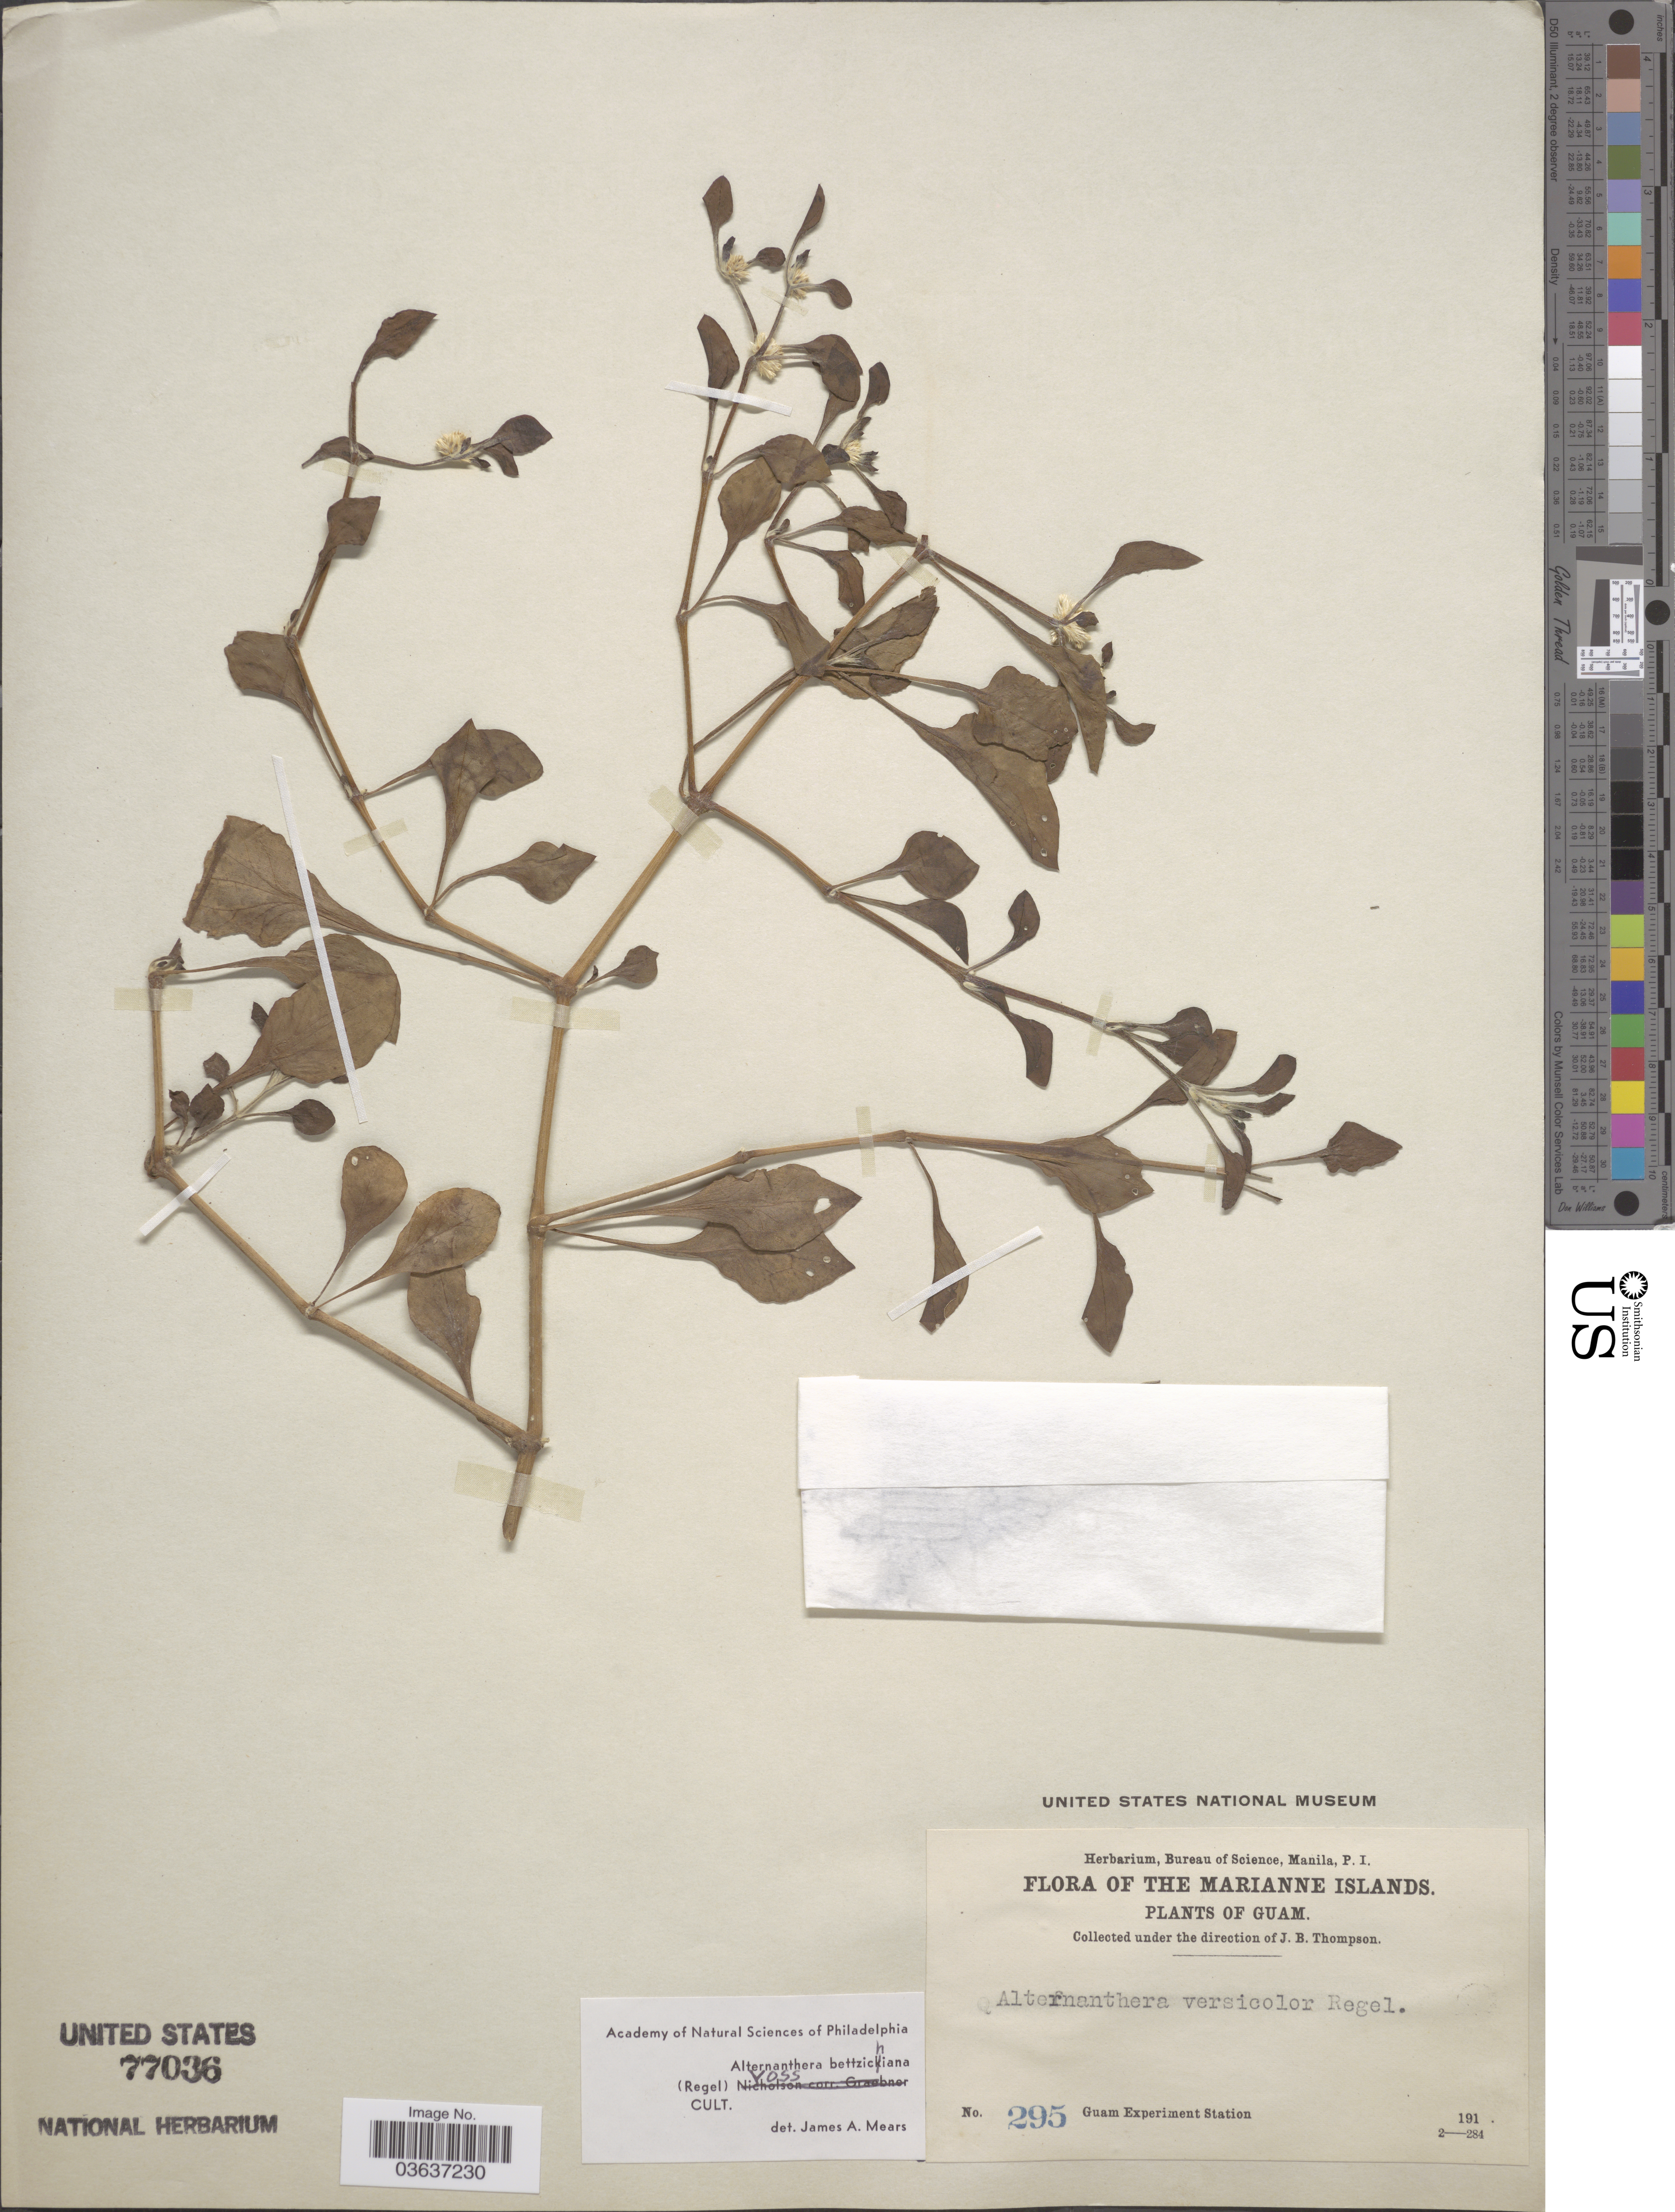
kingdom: Plantae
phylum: Tracheophyta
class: Magnoliopsida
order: Caryophyllales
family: Amaranthaceae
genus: Alternanthera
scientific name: Alternanthera bettzickiana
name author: (Regel) G. Nicholson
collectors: Guam Exp. Sta.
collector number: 295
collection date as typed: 191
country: Guam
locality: The Marianne Islands.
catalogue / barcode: US 77036